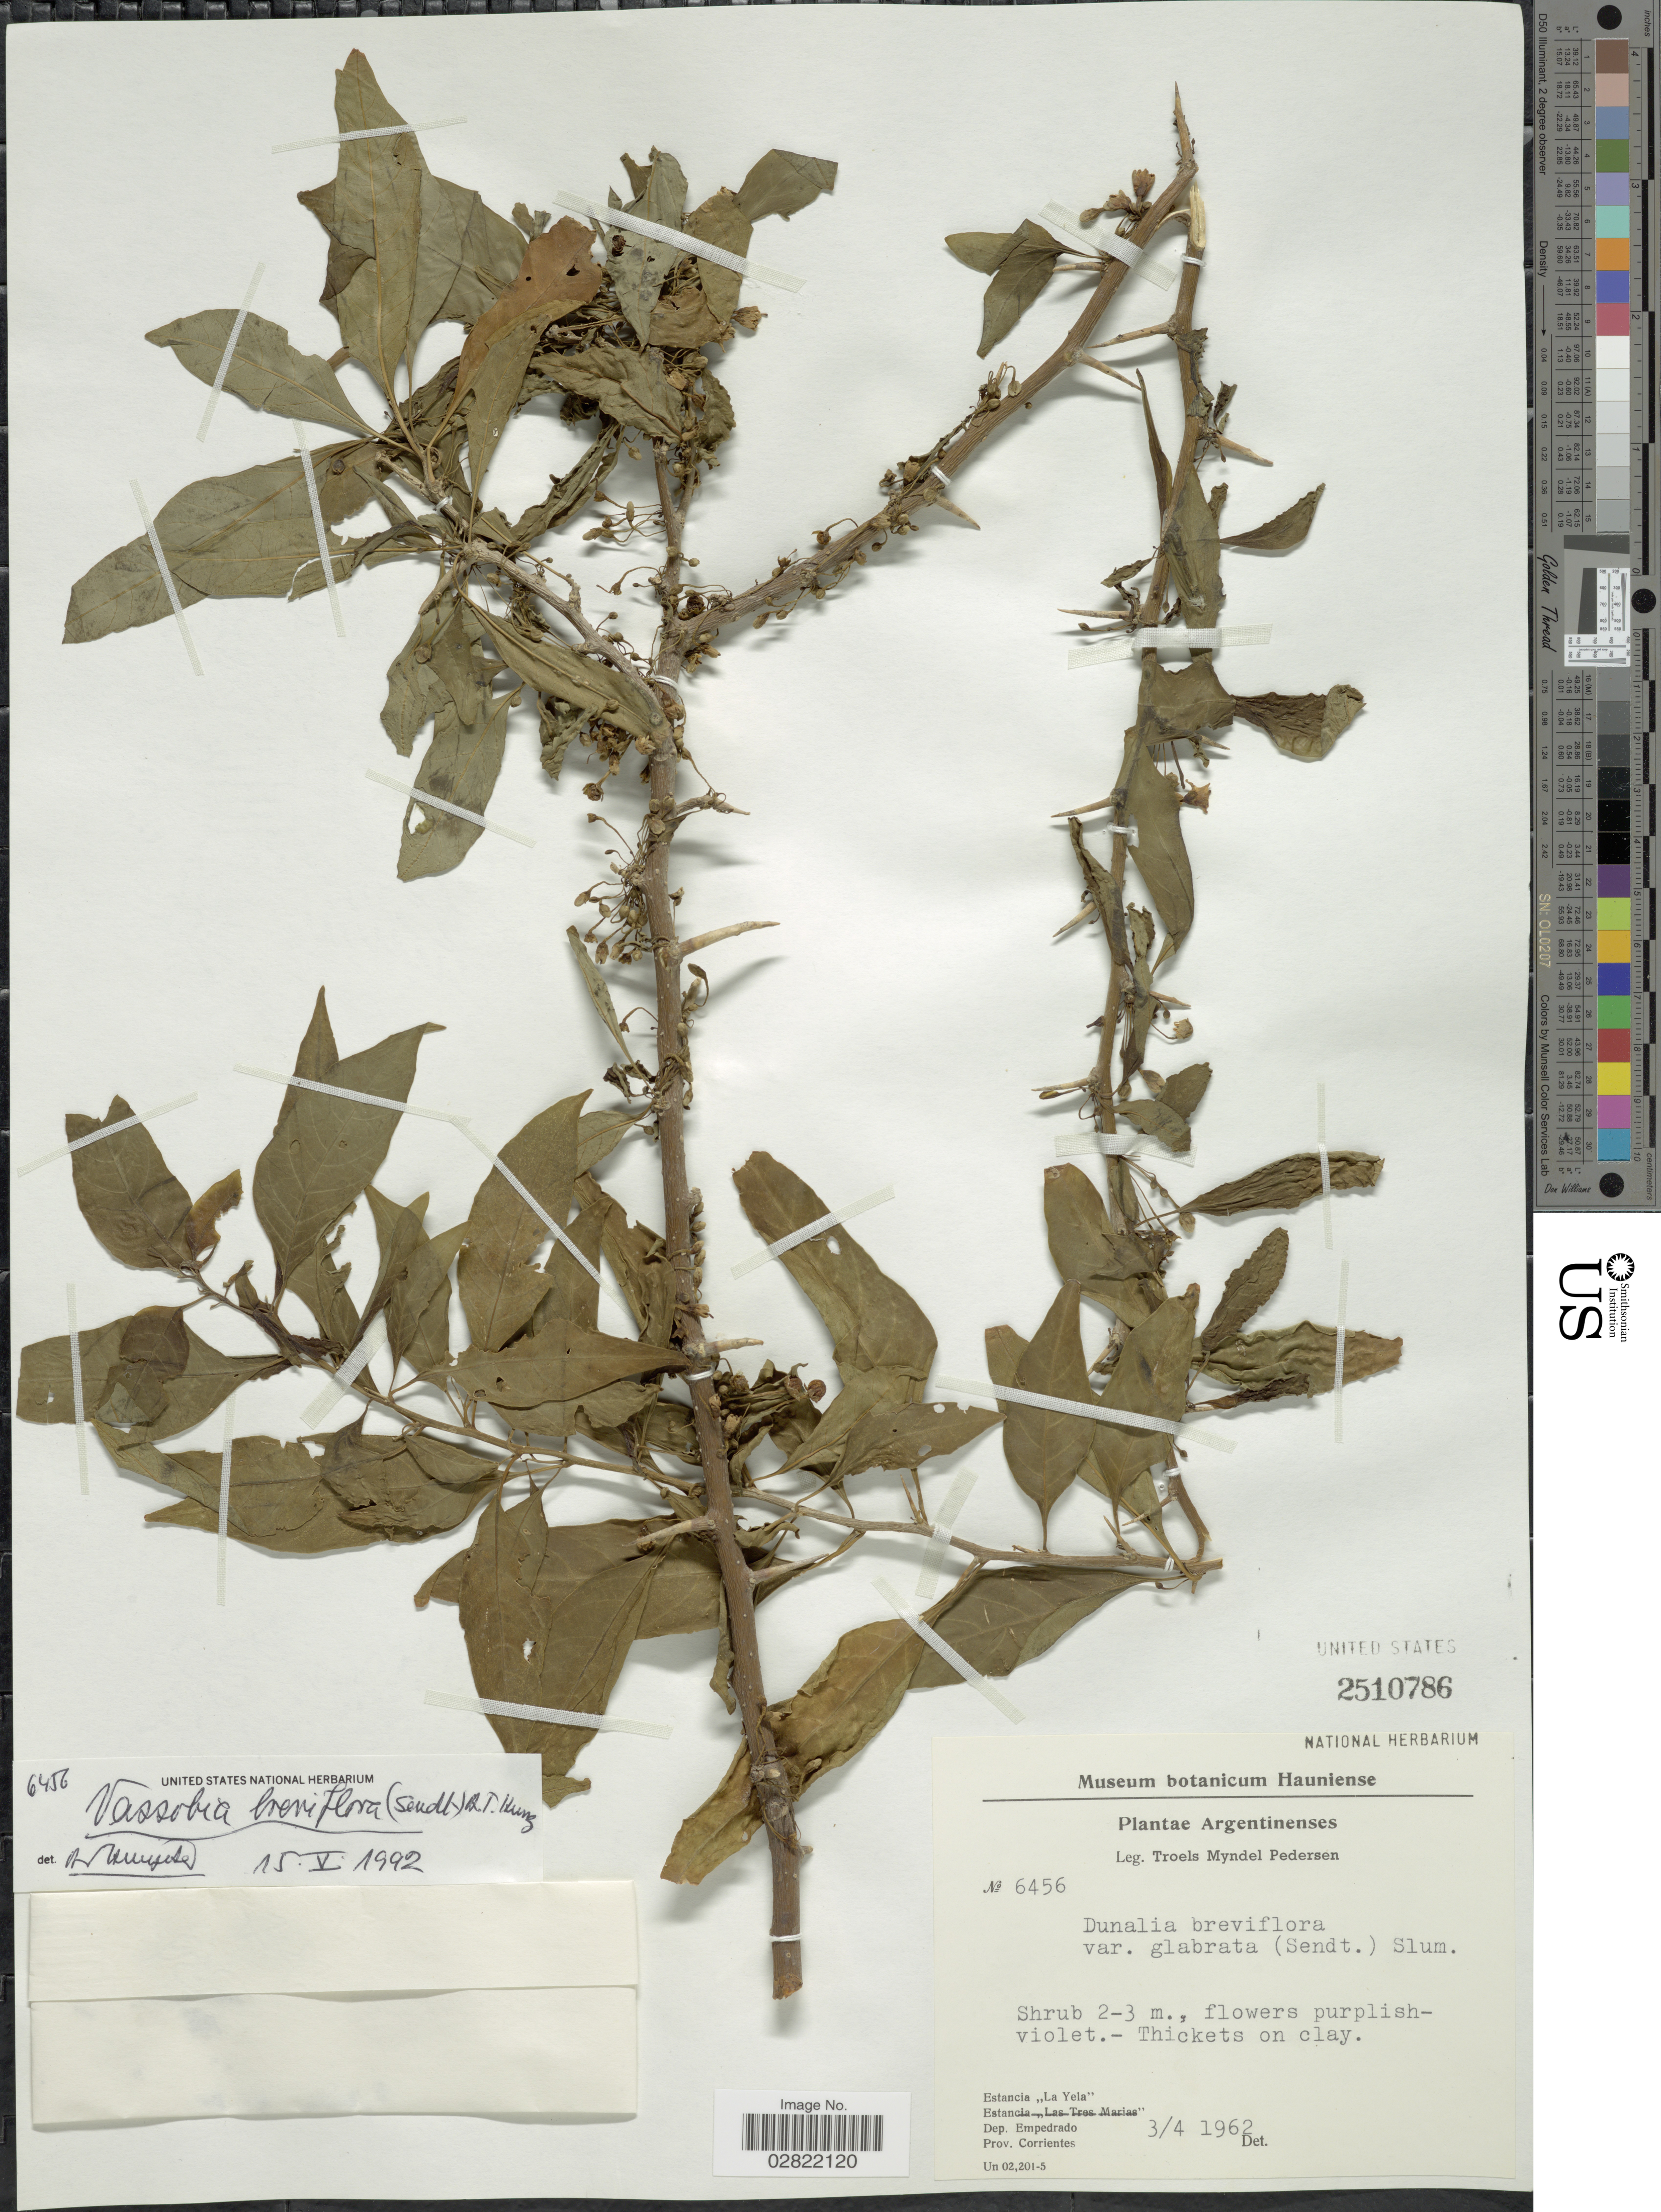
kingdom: Plantae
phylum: Tracheophyta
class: Magnoliopsida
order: Solanales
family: Solanaceae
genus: Vassobia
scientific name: Vassobia breviflora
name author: (Sendt.) Hunz.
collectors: T. Pederson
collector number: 6456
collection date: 1962-04-03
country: Argentina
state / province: Corrientes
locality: Estancia "La Yela", Dep. Empedrado, Prov. Corrientes.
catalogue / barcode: US 2510786